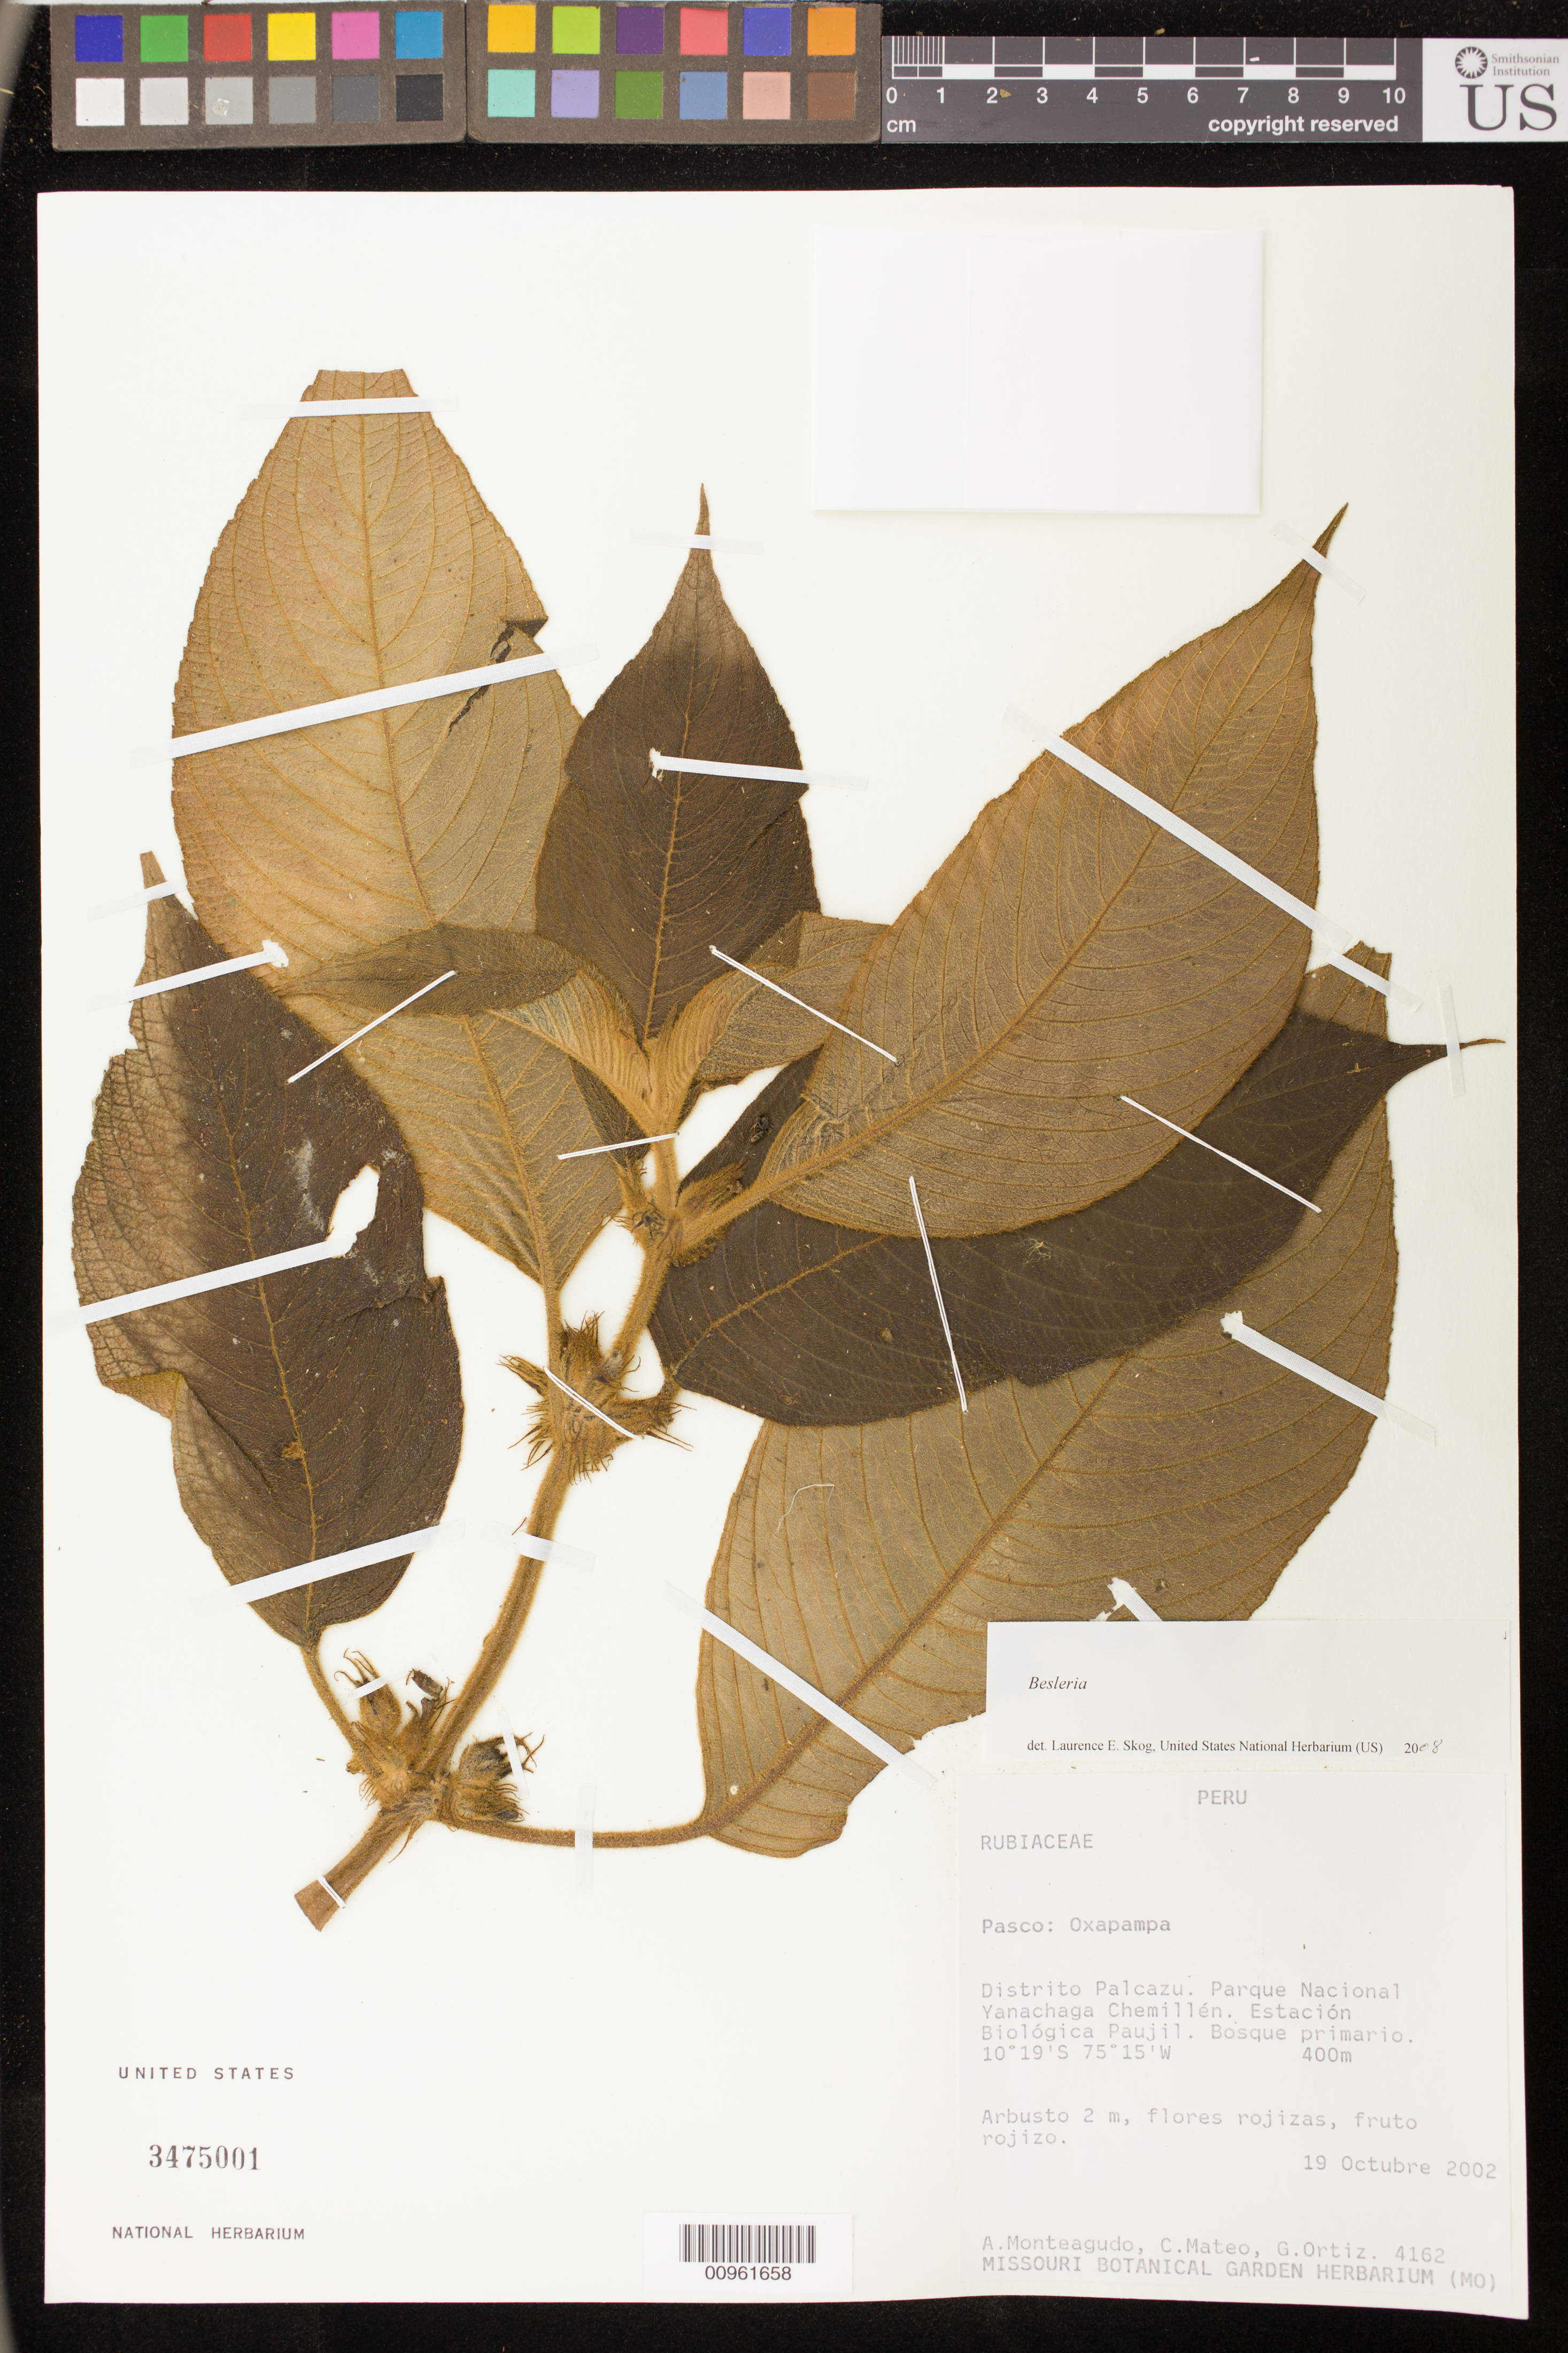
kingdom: Plantae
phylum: Tracheophyta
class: Magnoliopsida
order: Lamiales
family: Gesneriaceae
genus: Besleria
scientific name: Besleria sp.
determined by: Skog, Laurence E.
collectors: A. Monteagudo, C. Mateo & G. Ortiz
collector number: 4162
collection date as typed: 19 Oct 2002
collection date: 2002-10-19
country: Peru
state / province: Pasco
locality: Pasco: Oxapampa. Distrito Palcazu. Parque Nacional Yanachaga Chemillén, Estación Biológica Paujil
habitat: Bosque primario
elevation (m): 400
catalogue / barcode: US 3475001